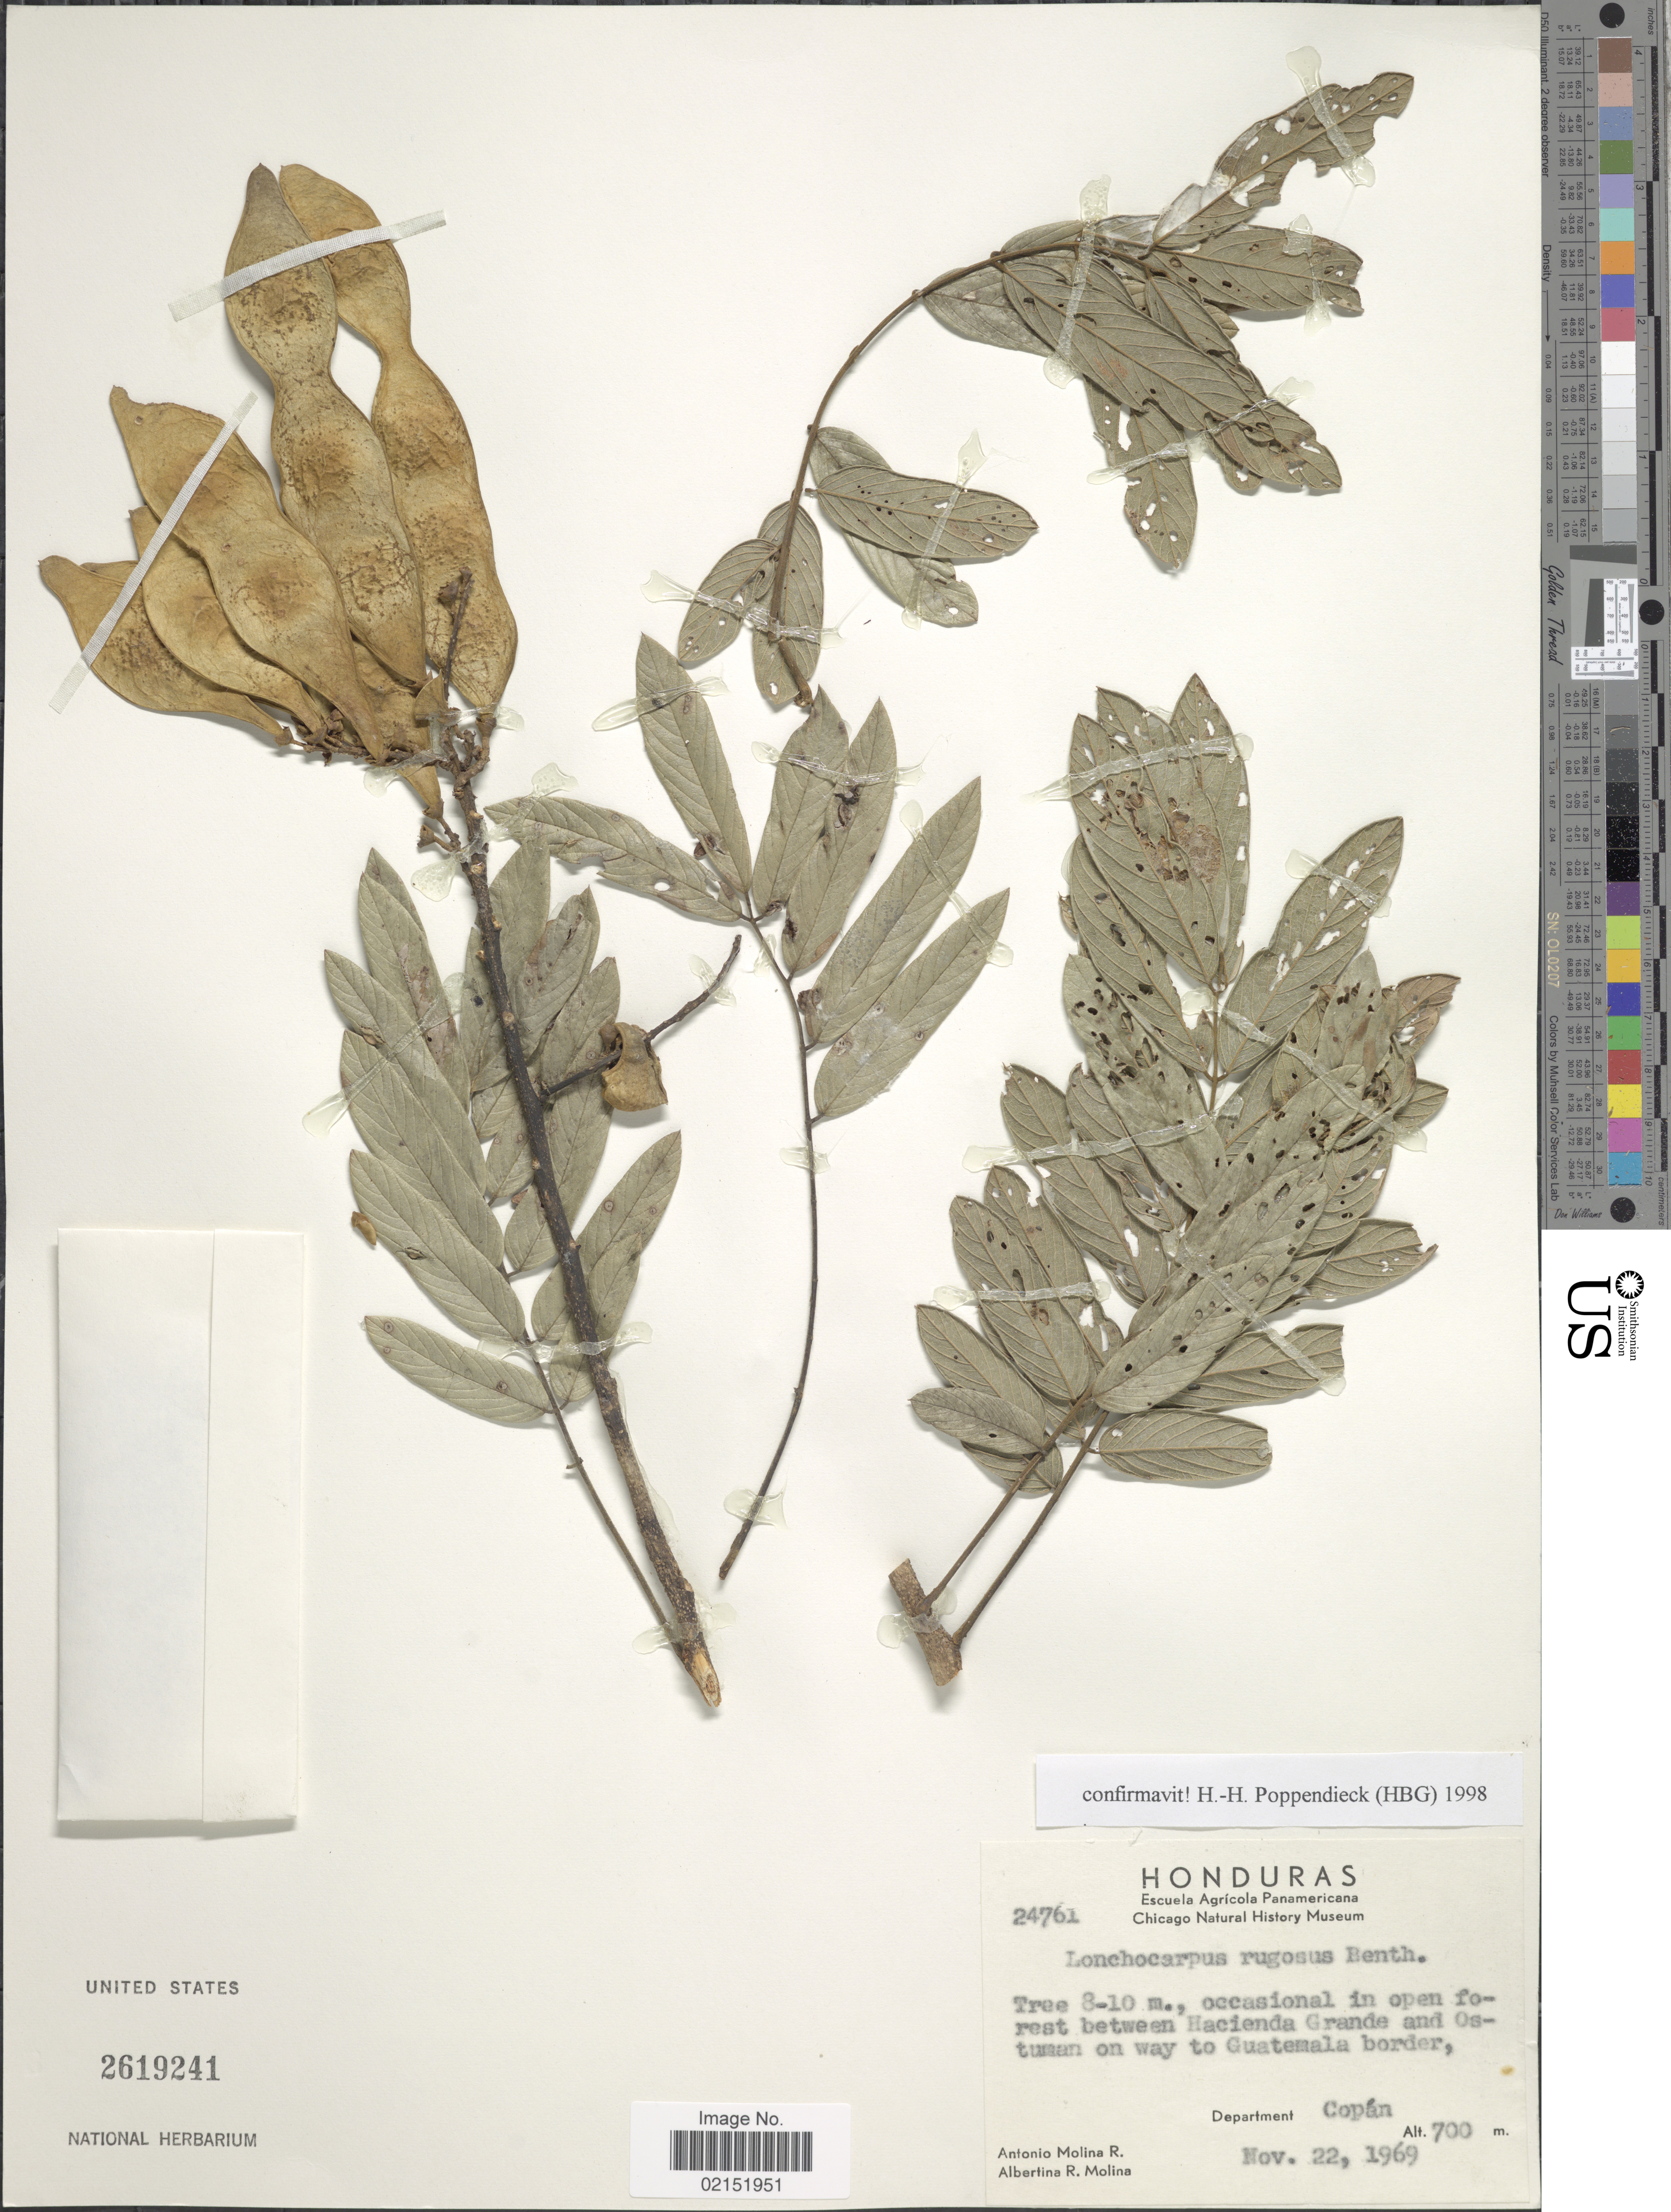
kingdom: Plantae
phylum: Tracheophyta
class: Magnoliopsida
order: Fabales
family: Fabaceae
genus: Lonchocarpus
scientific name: Lonchocarpus rugosus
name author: Benth.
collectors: A. Molina R. & A. R. Molina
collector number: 24761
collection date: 1969-11-22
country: Honduras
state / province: Copán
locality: Occasional in open forest between Hacienda Grande and Ostuman on way to Guatemala border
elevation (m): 700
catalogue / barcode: US 2619241